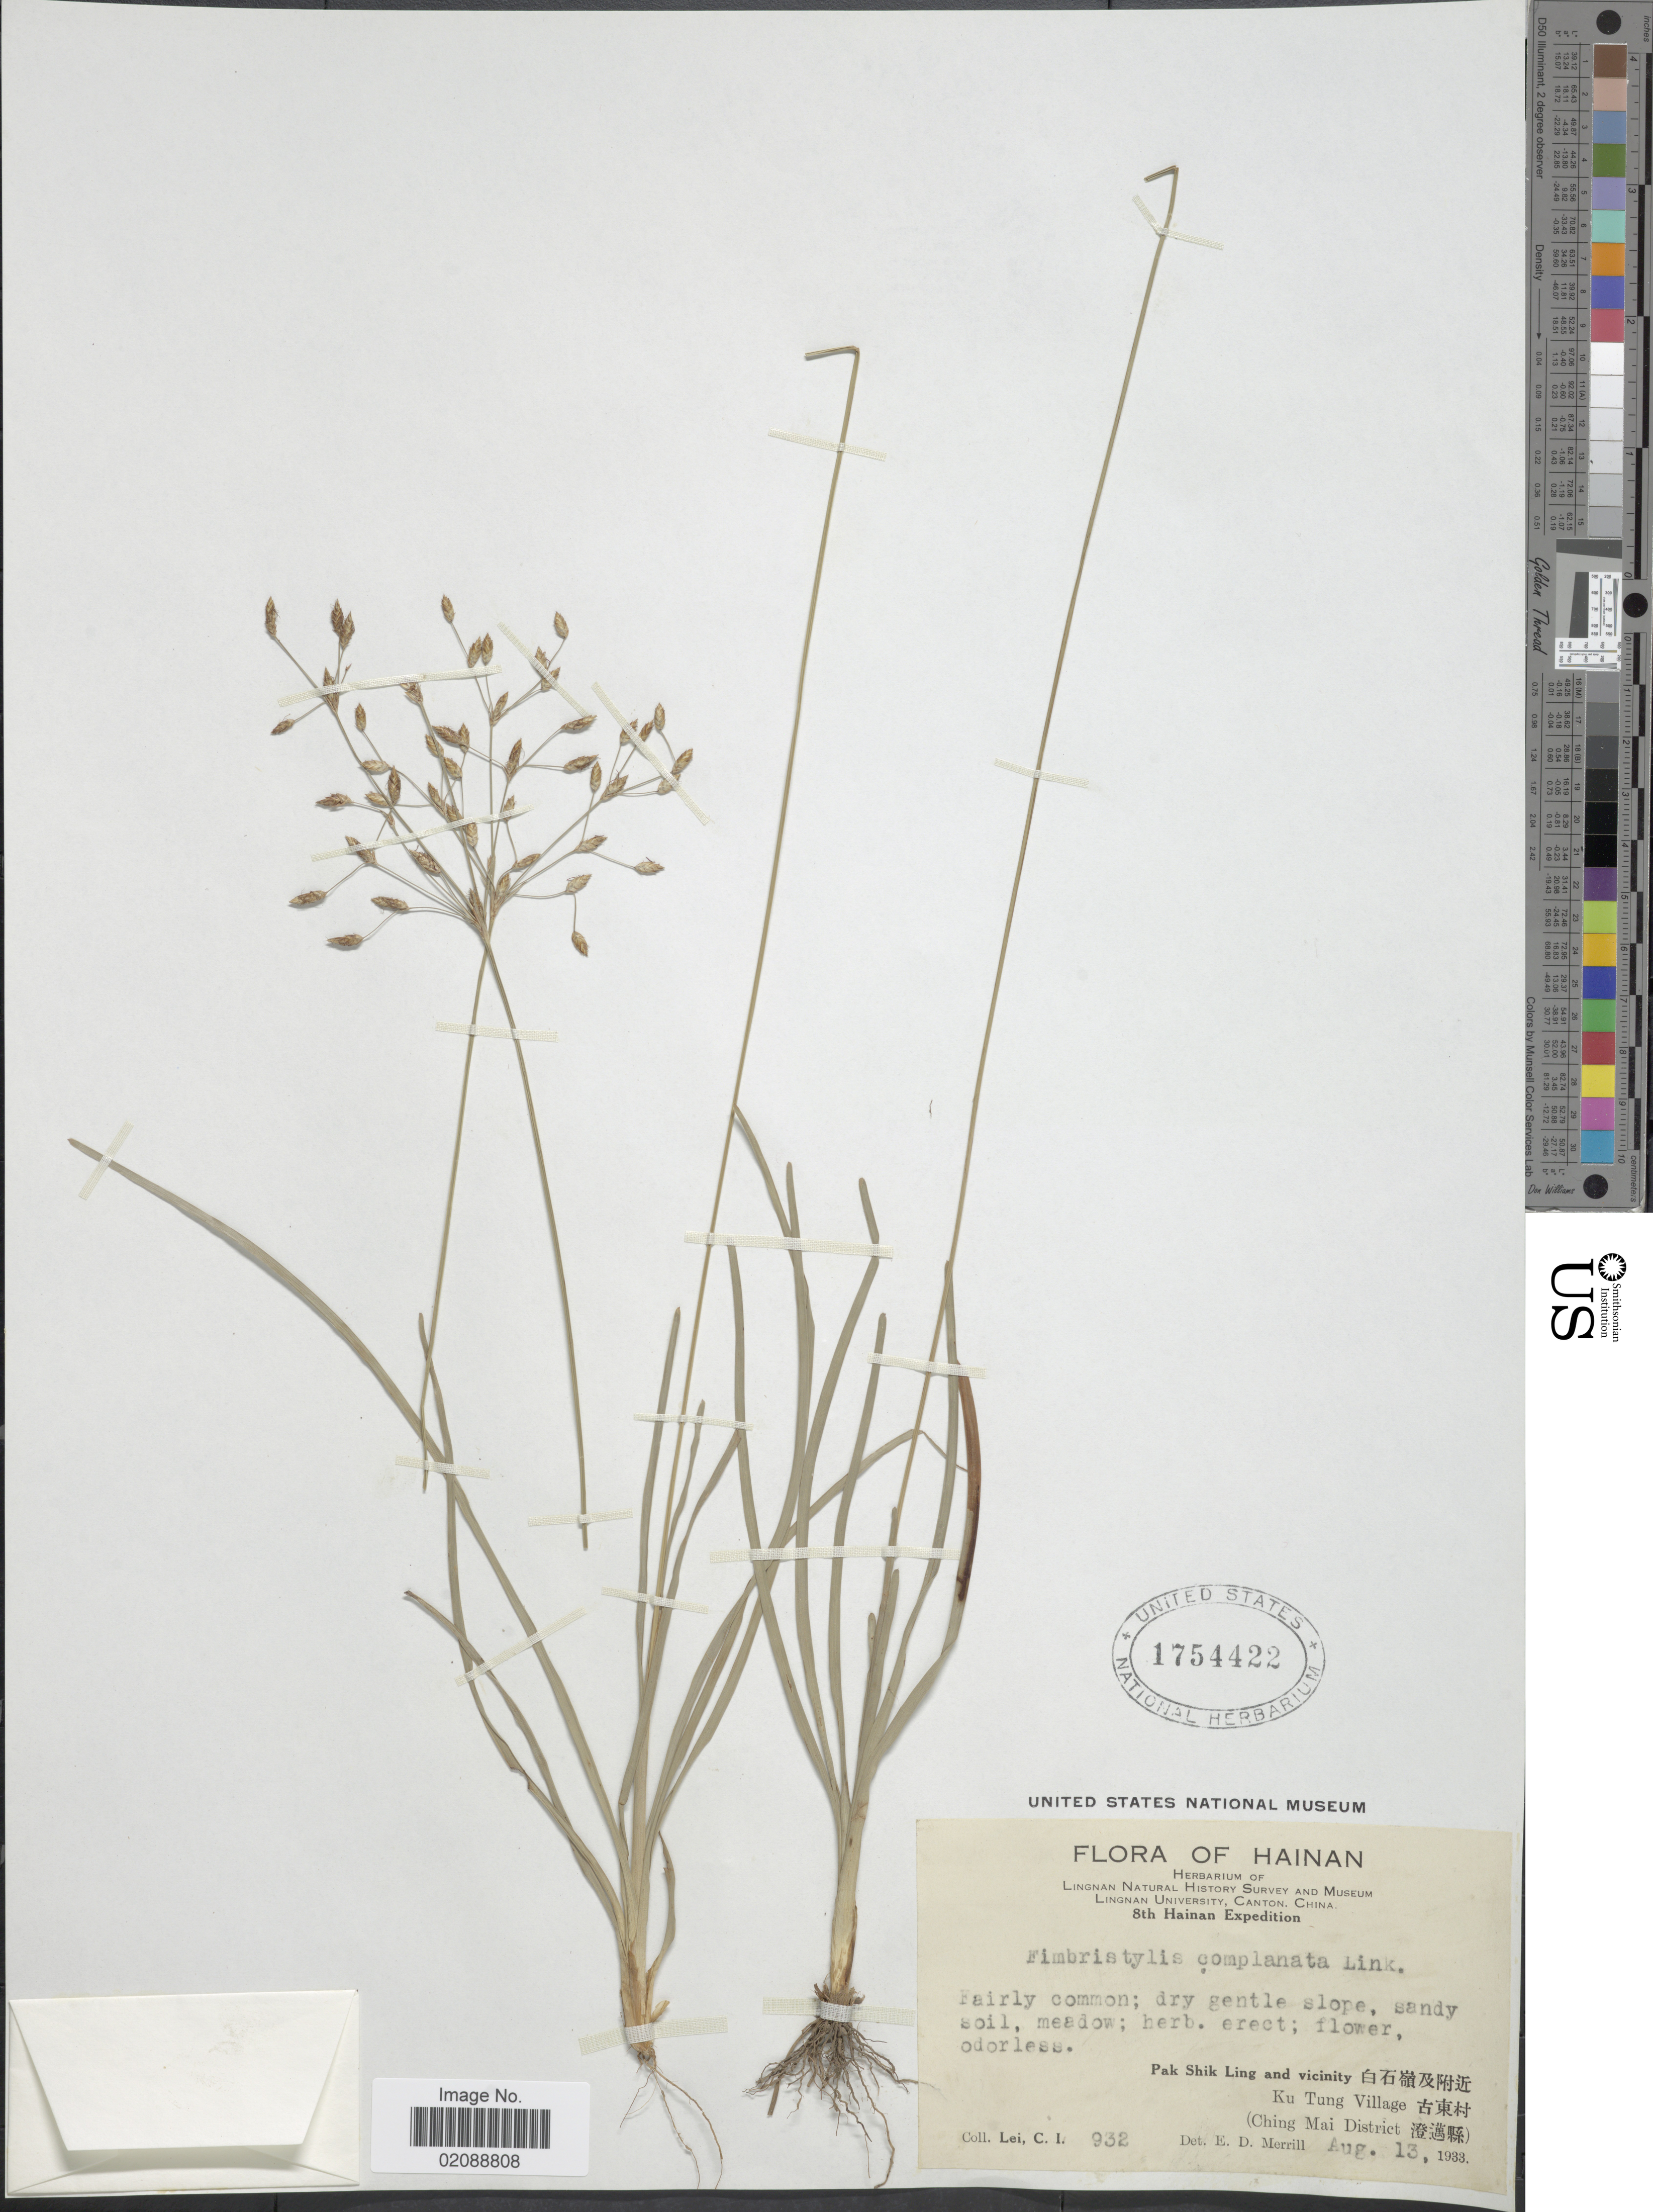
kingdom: Plantae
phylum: Tracheophyta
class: Liliopsida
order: Poales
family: Cyperaceae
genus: Fimbristylis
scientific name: Fimbristylis complanata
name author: (Retz.) Link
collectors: C. I. Lei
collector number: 932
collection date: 1933-08-13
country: China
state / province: Hainan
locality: Pak Shik Ling and vicinity, Ku Tung Village (Ching Mai District).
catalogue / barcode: US 1754422